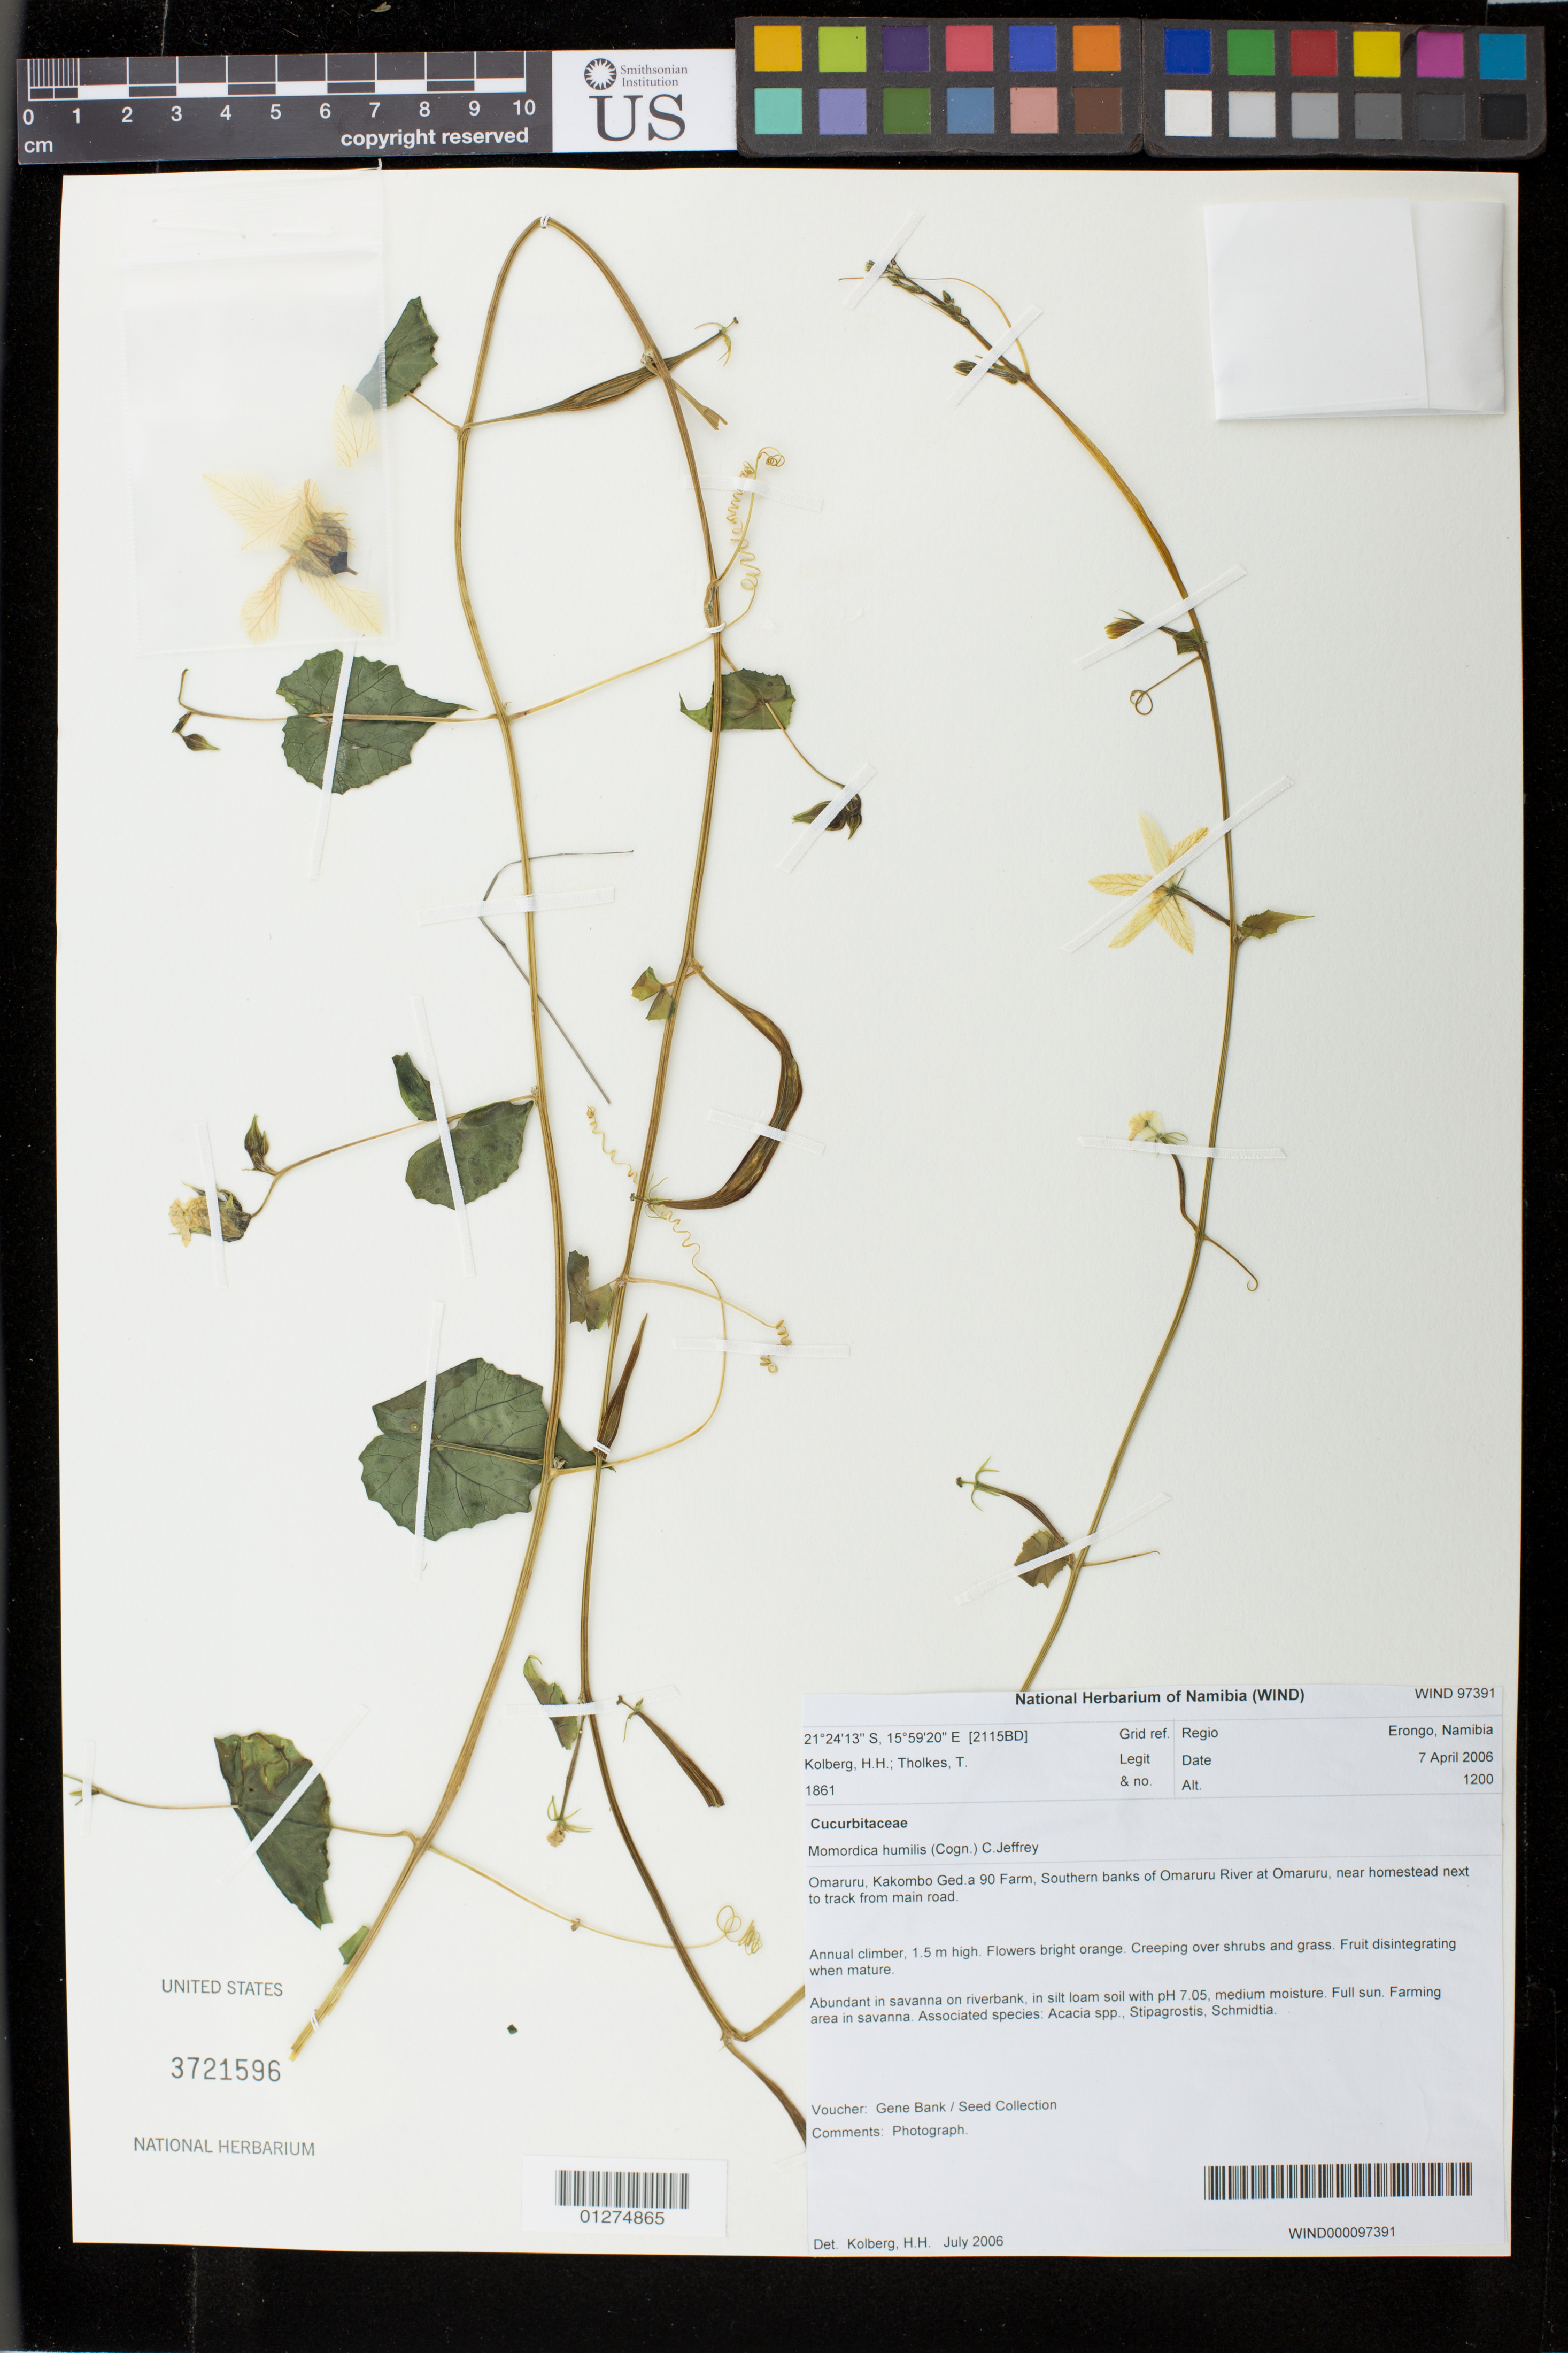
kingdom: Plantae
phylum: Tracheophyta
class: Magnoliopsida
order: Cucurbitales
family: Cucurbitaceae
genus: Momordica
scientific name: Momordica humilis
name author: (Cogn. ex Schinz) C. Jeffrey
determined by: Kolberg, H. H.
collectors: H. H. Kolberg & T. Tholkes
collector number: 1861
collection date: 2006-04-07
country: Namibia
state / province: Erongo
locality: Omaruru, Kakombo Ged.a 90 Farm, Southern banks of Omaruru River at Omaruru, near homestead next to track from main road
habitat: farming area in savanna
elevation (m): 1200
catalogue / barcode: US 3721596